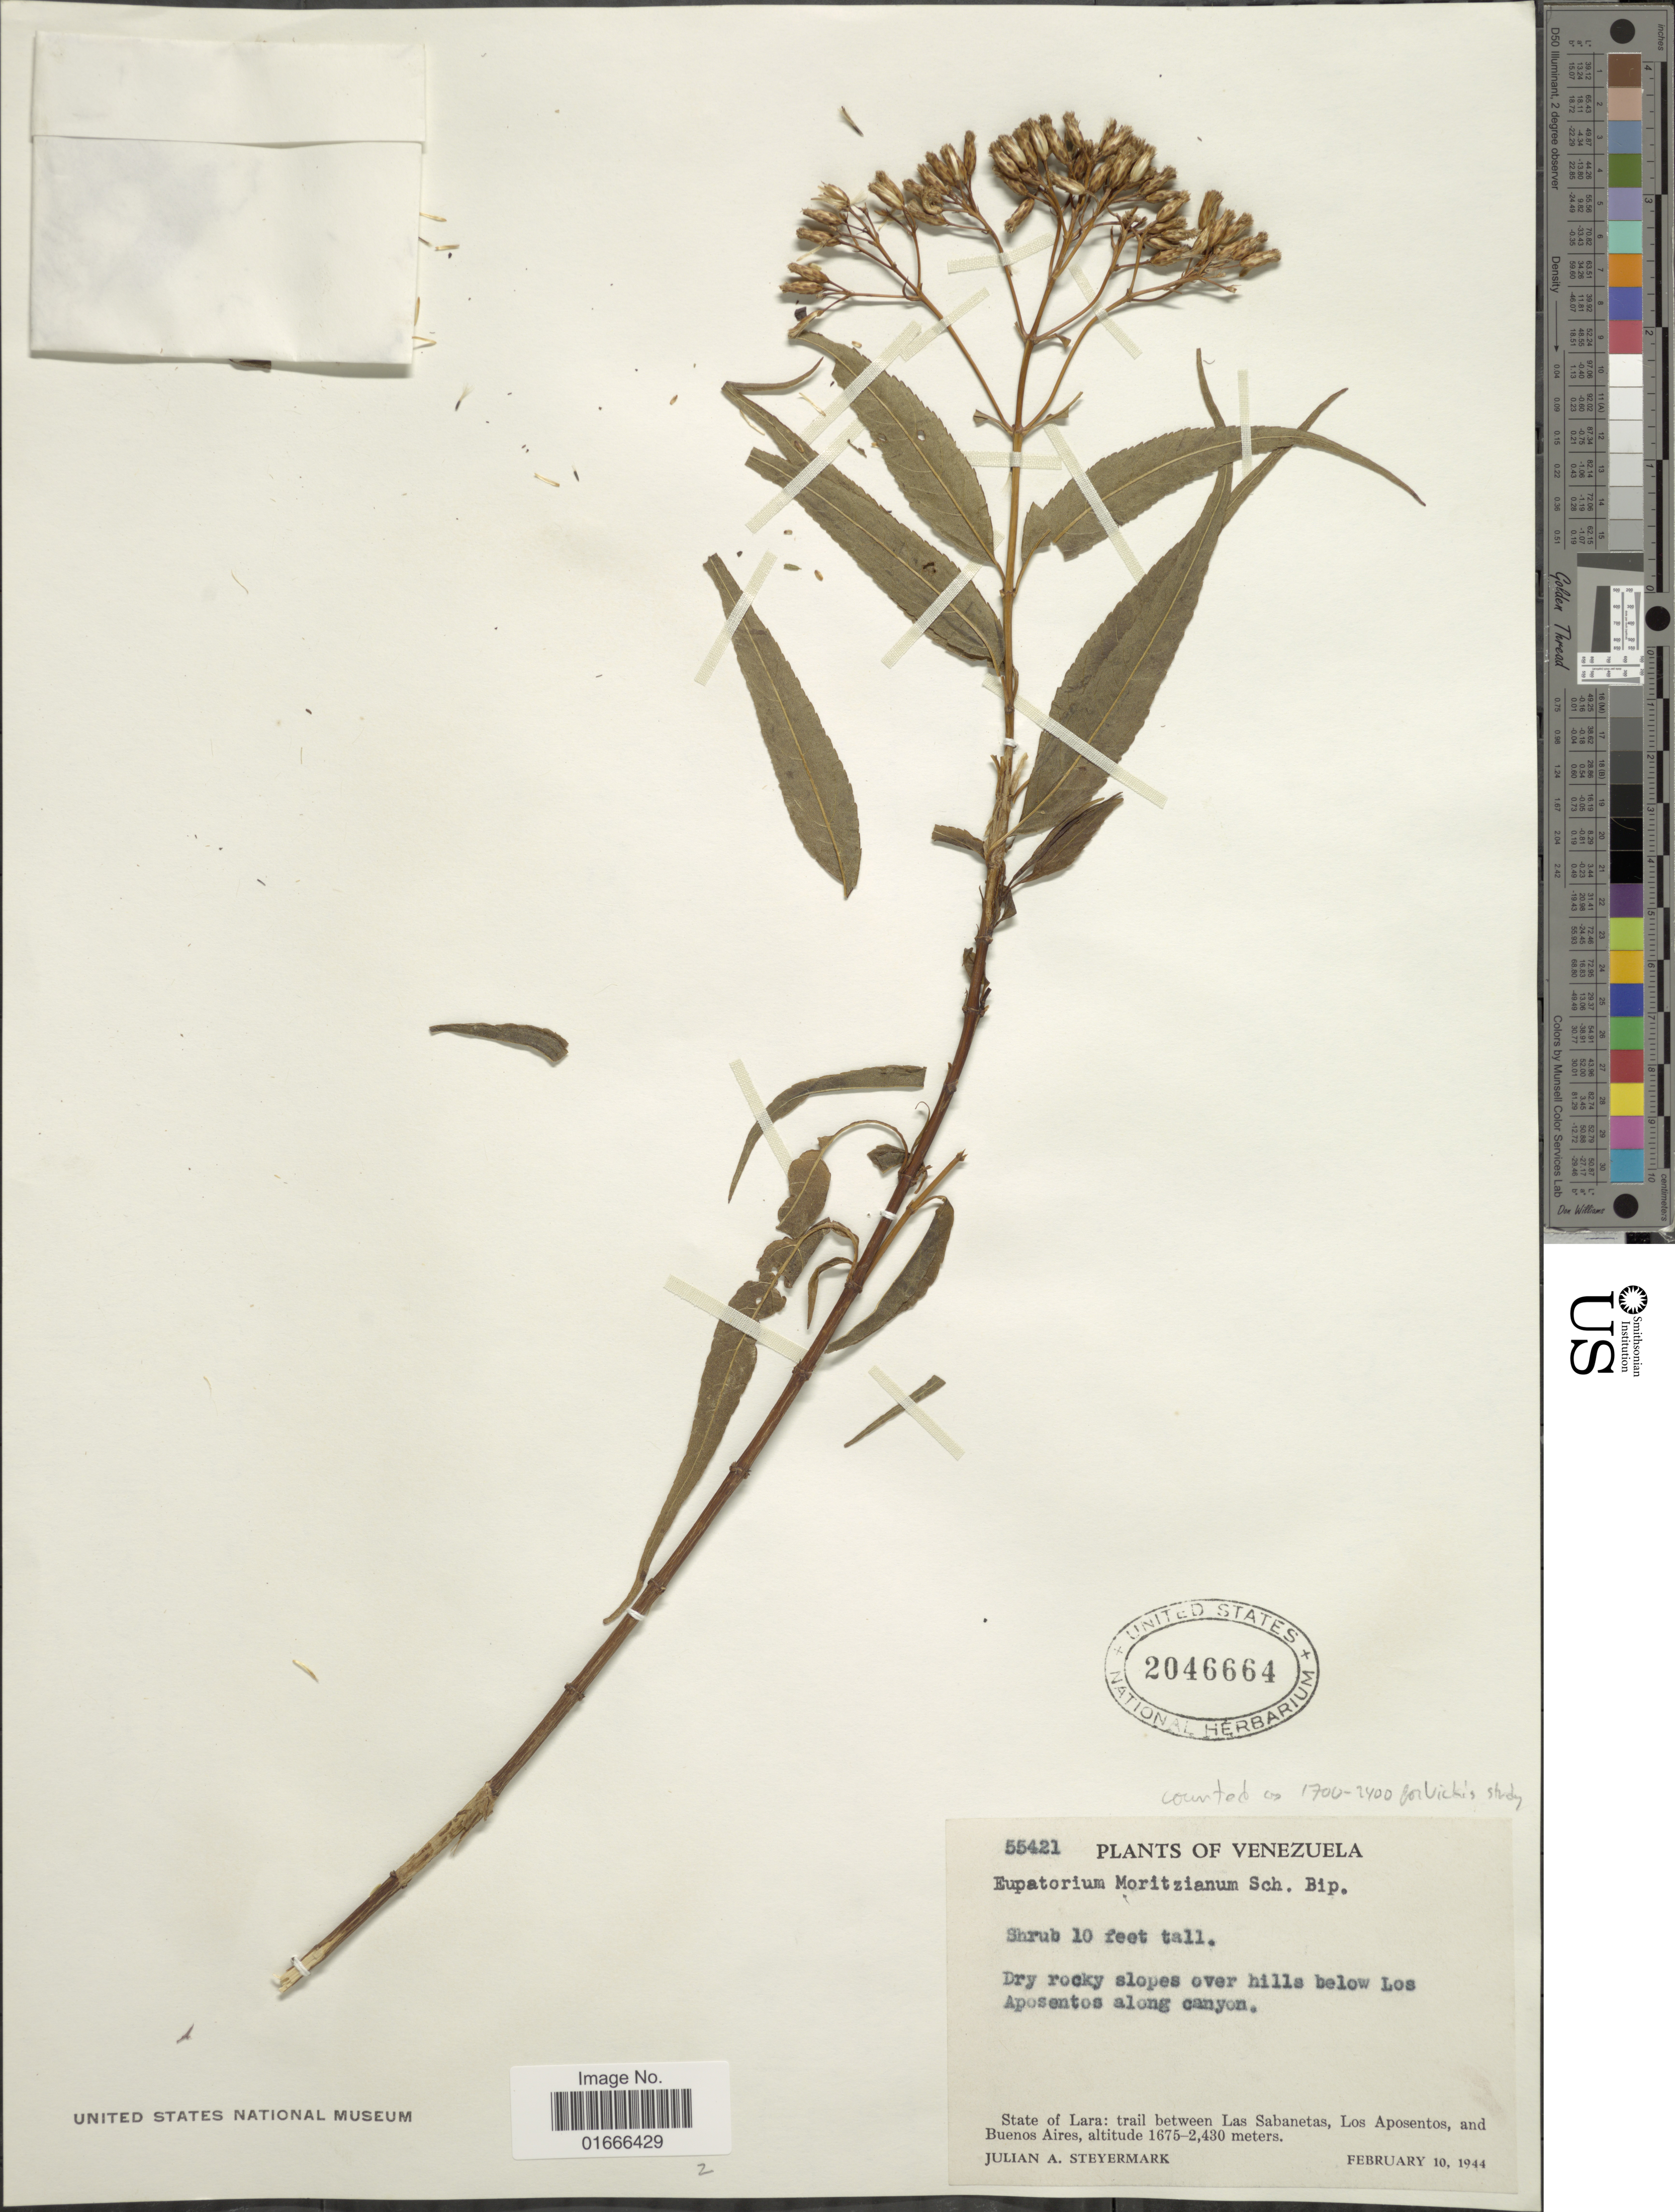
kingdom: Plantae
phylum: Tracheophyta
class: Magnoliopsida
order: Asterales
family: Asteraceae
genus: Chromolaena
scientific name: Chromolaena moritziana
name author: (Sch. Bip.) R.M. King & H. Rob.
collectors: J. Steyermark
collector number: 55421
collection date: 1944-02-10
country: Venezuela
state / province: Lara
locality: Trail between Las Sabanetas, Los Aposentos, and Buenos Aires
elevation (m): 1675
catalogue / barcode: US 2046664